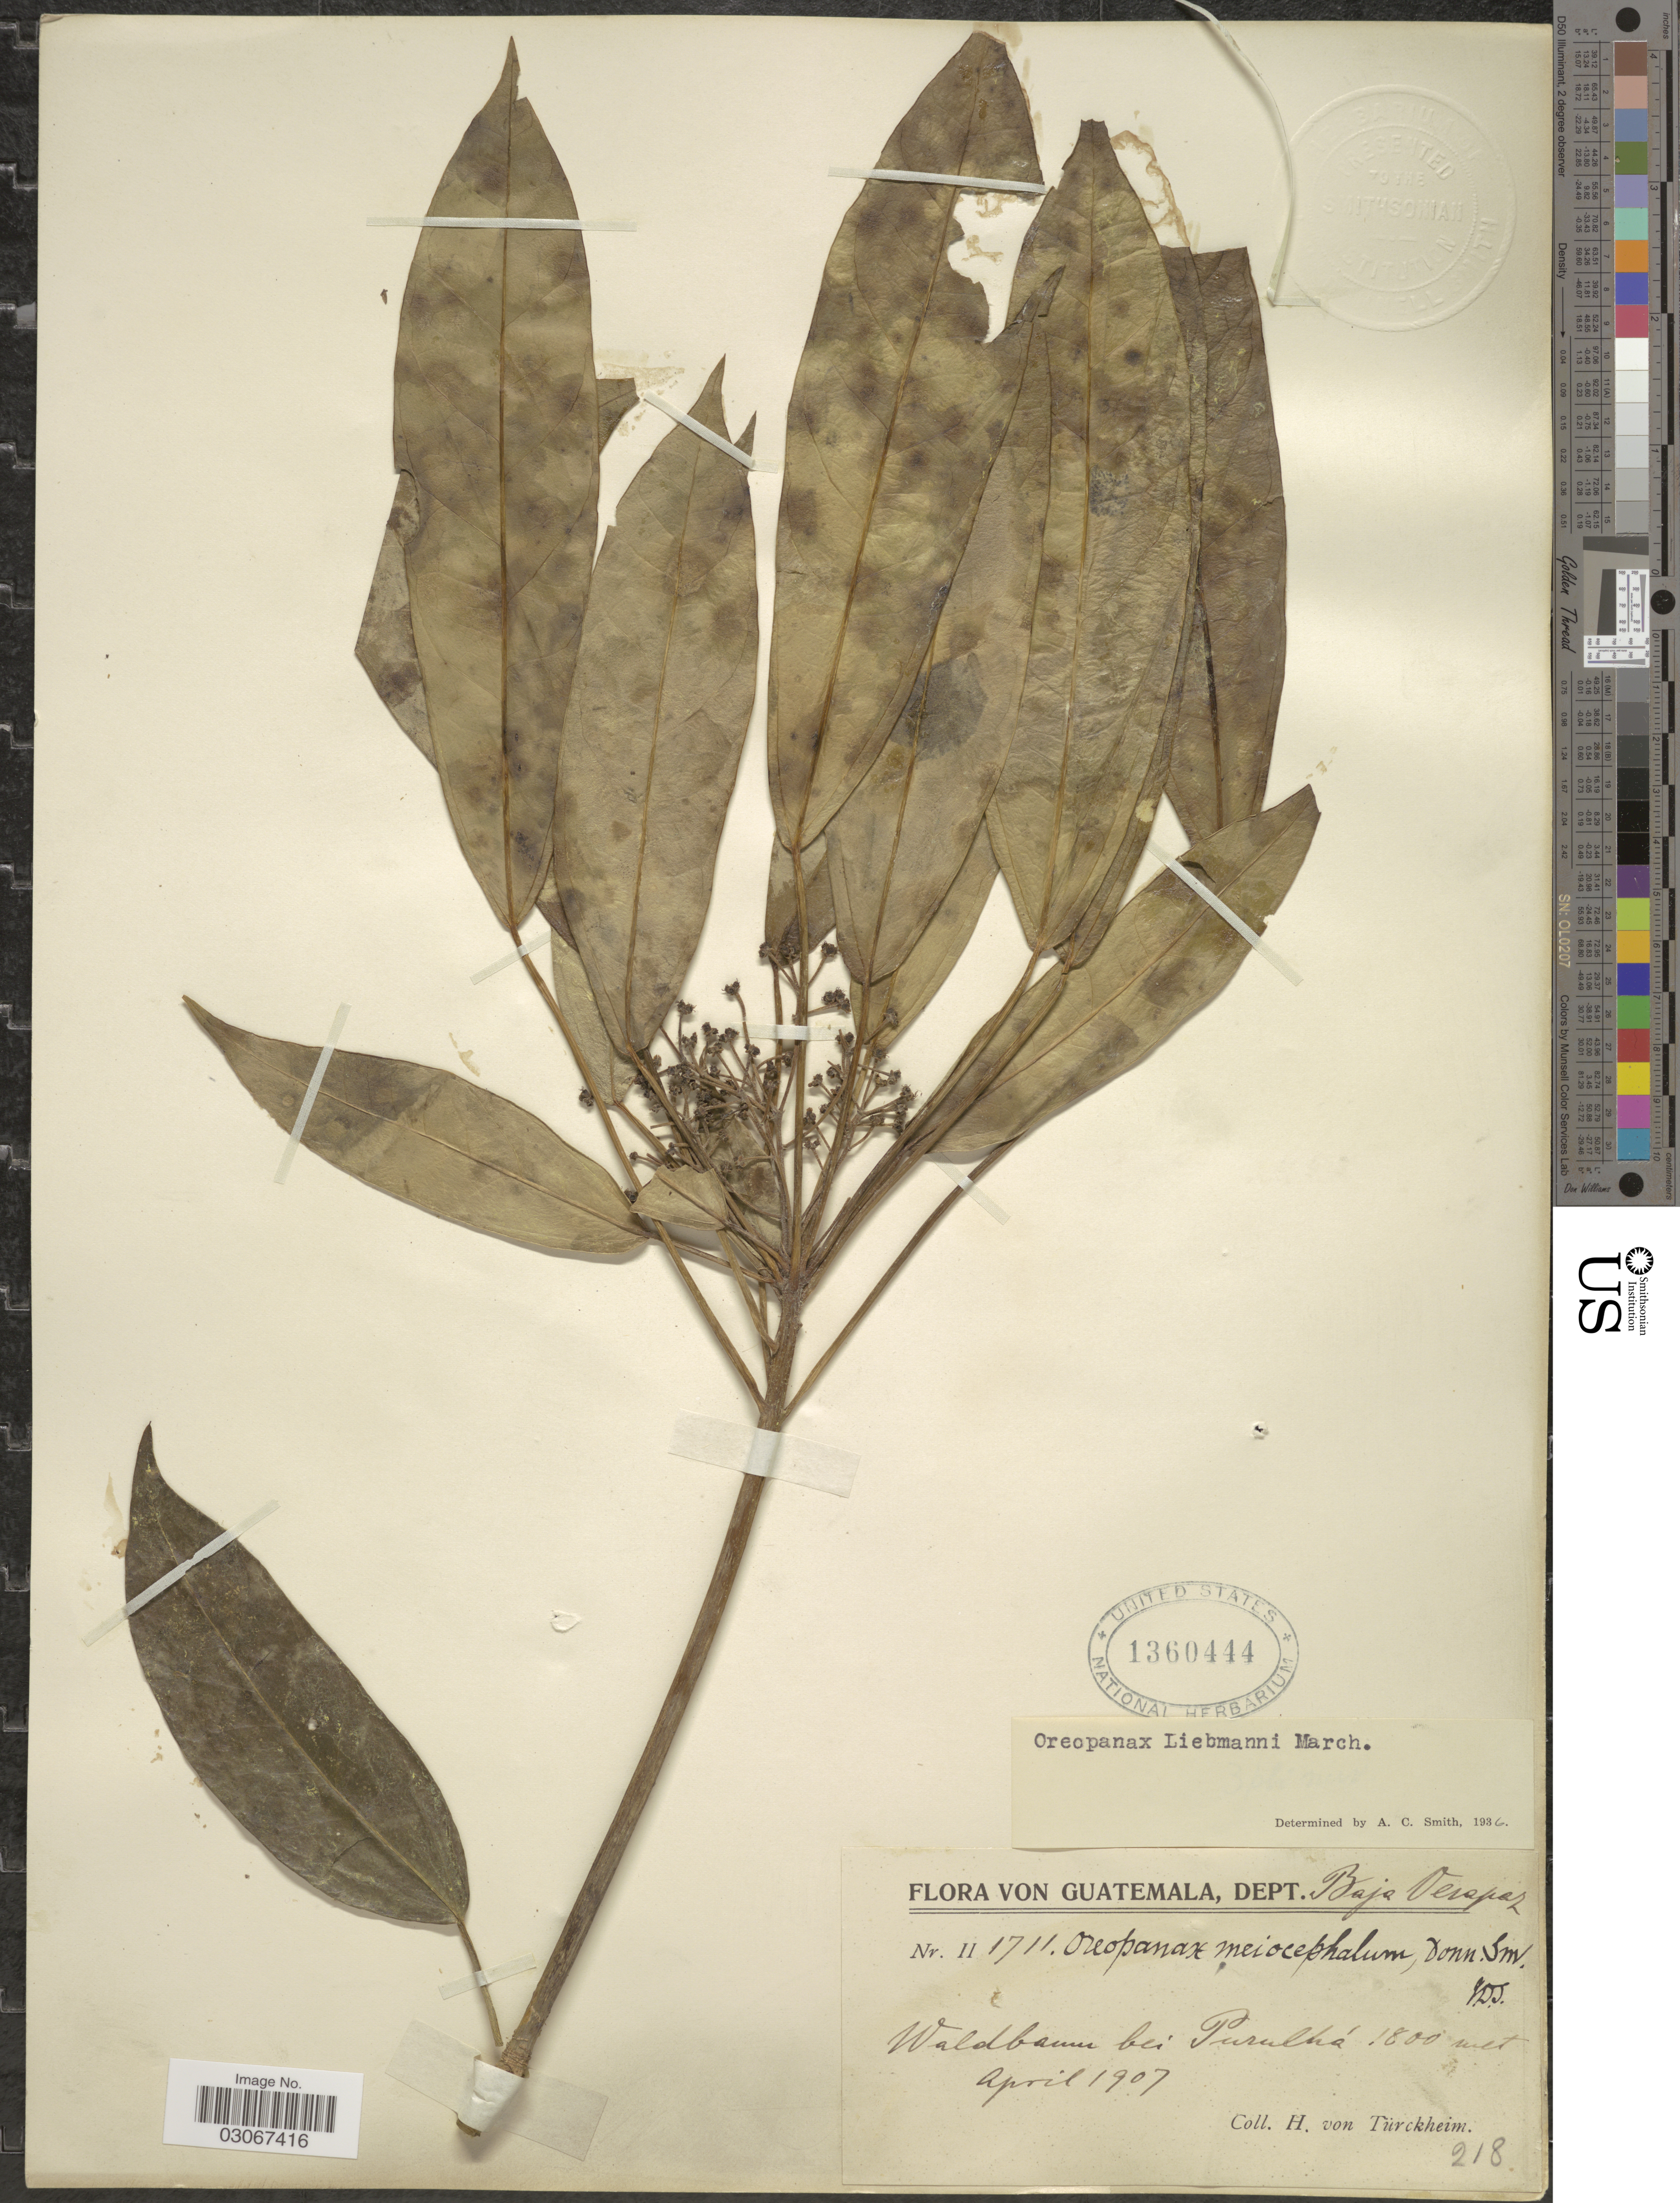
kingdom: Plantae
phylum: Tracheophyta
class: Magnoliopsida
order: Apiales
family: Araliaceae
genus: Oreopanax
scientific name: Oreopanax liebmannii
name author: Marchal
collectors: H. von Türckheim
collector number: II 1711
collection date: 1907-04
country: Guatemala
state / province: Baja Verapaz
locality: Dept. Baja Verapaz, Waldbaum bei Purulha.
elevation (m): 1800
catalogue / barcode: US 1360444